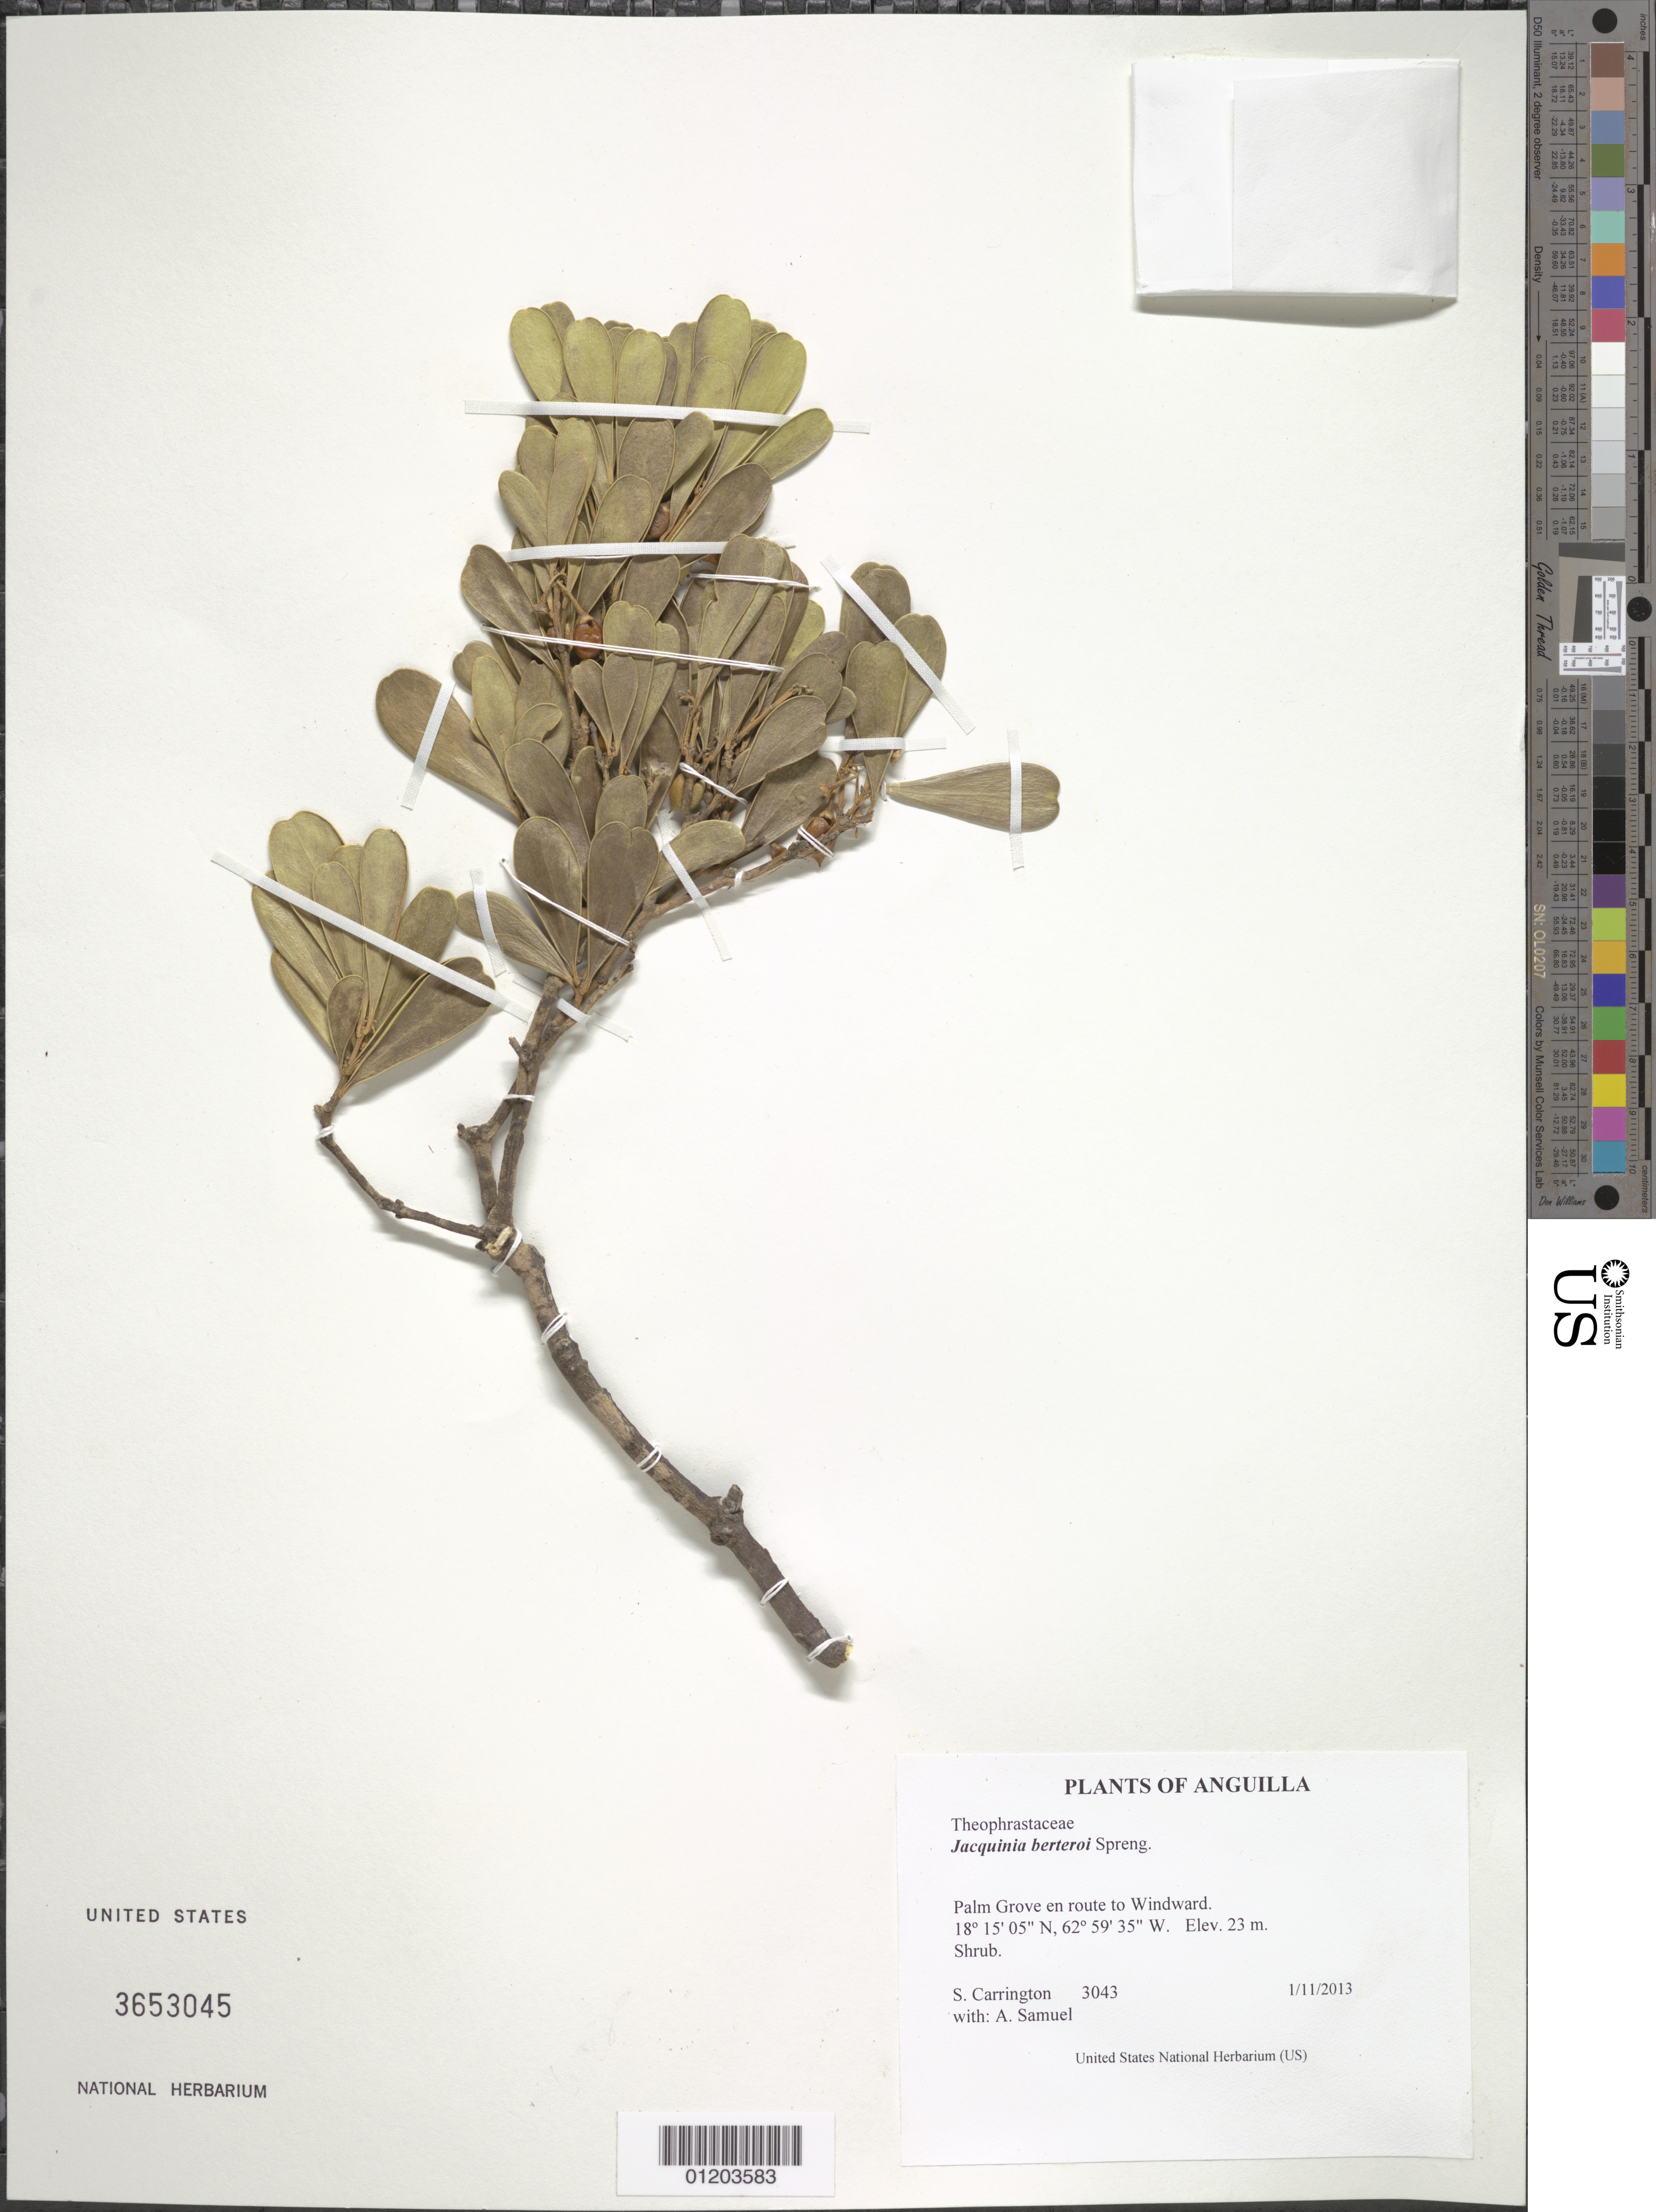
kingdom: Plantae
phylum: Tracheophyta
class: Magnoliopsida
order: Ericales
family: Primulaceae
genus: Jacquinia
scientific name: Jacquinia berteroi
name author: Spreng.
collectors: C. M. S. Carrington & A. Samuel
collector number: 3043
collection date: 2013-01-11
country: Anguilla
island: Anguilla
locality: Palm Grove en route to Windward.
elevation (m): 23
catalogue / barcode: US 3653045